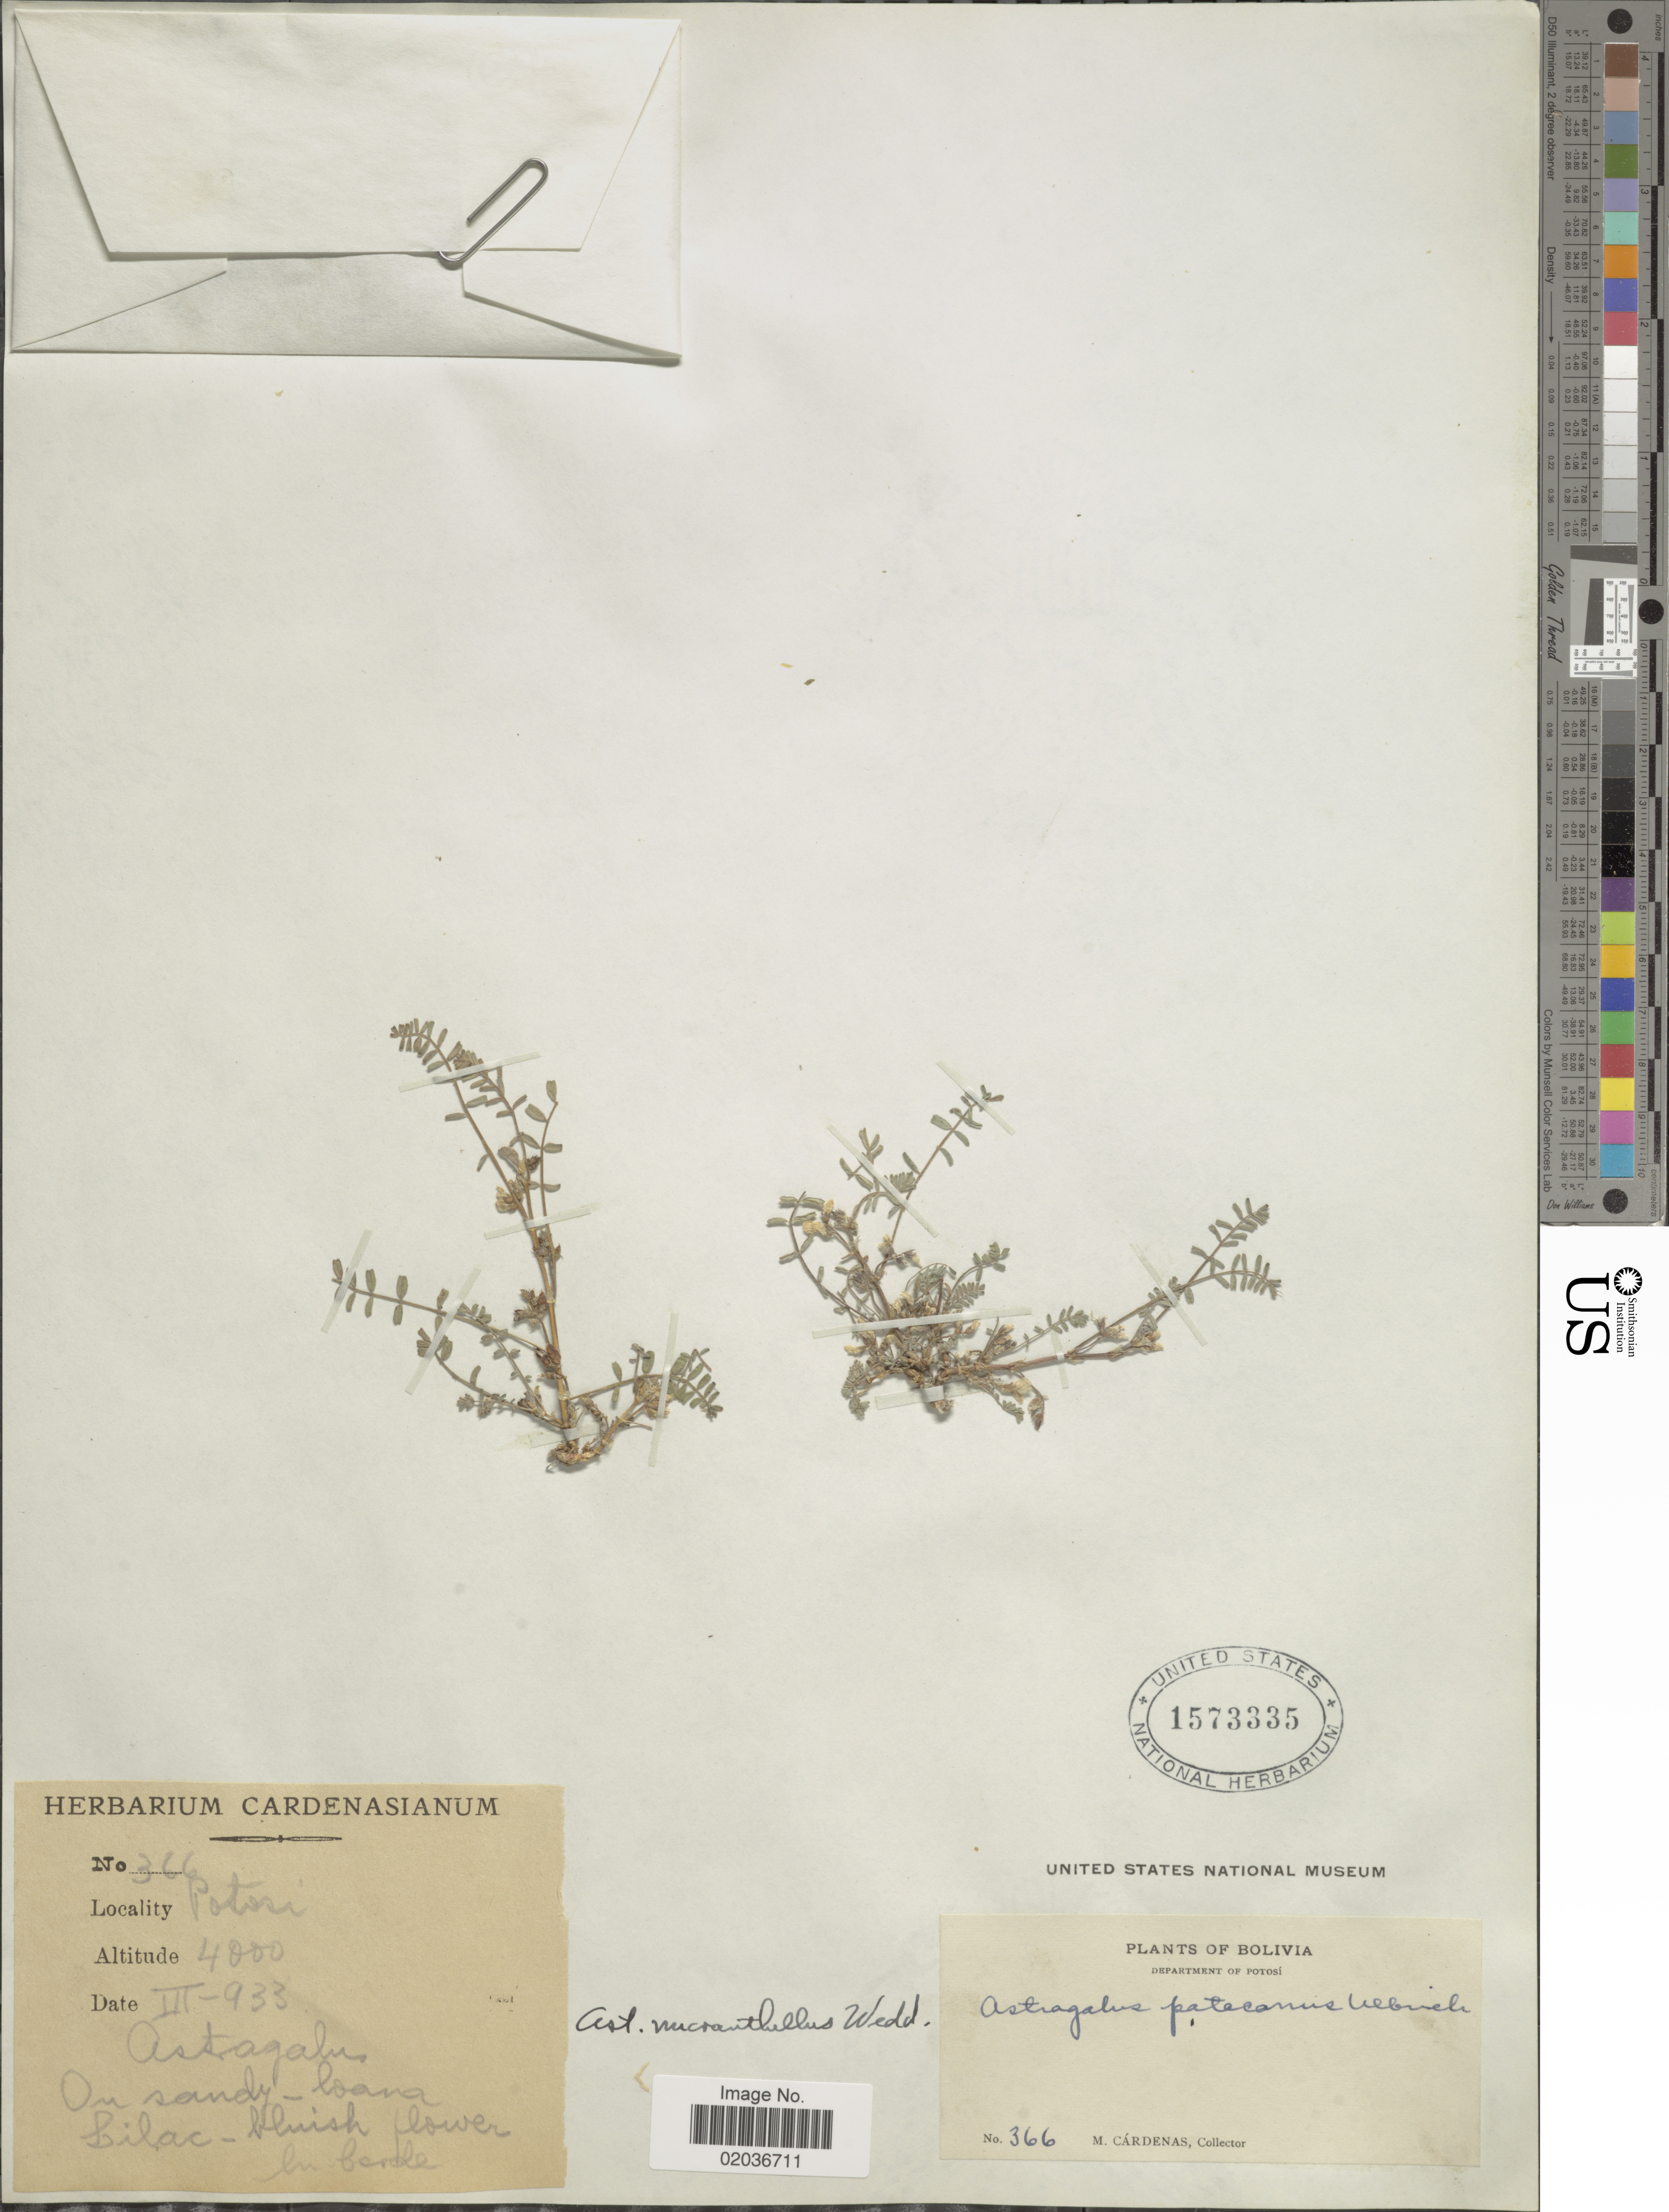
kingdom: Plantae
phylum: Tracheophyta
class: Magnoliopsida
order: Fabales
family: Fabaceae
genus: Astragalus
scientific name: Astragalus micranthellus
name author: Wedd.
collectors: M. Cárdenas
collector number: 366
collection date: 1933-03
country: Bolivia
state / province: Potosi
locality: Department of Potosí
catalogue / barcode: US 1573335